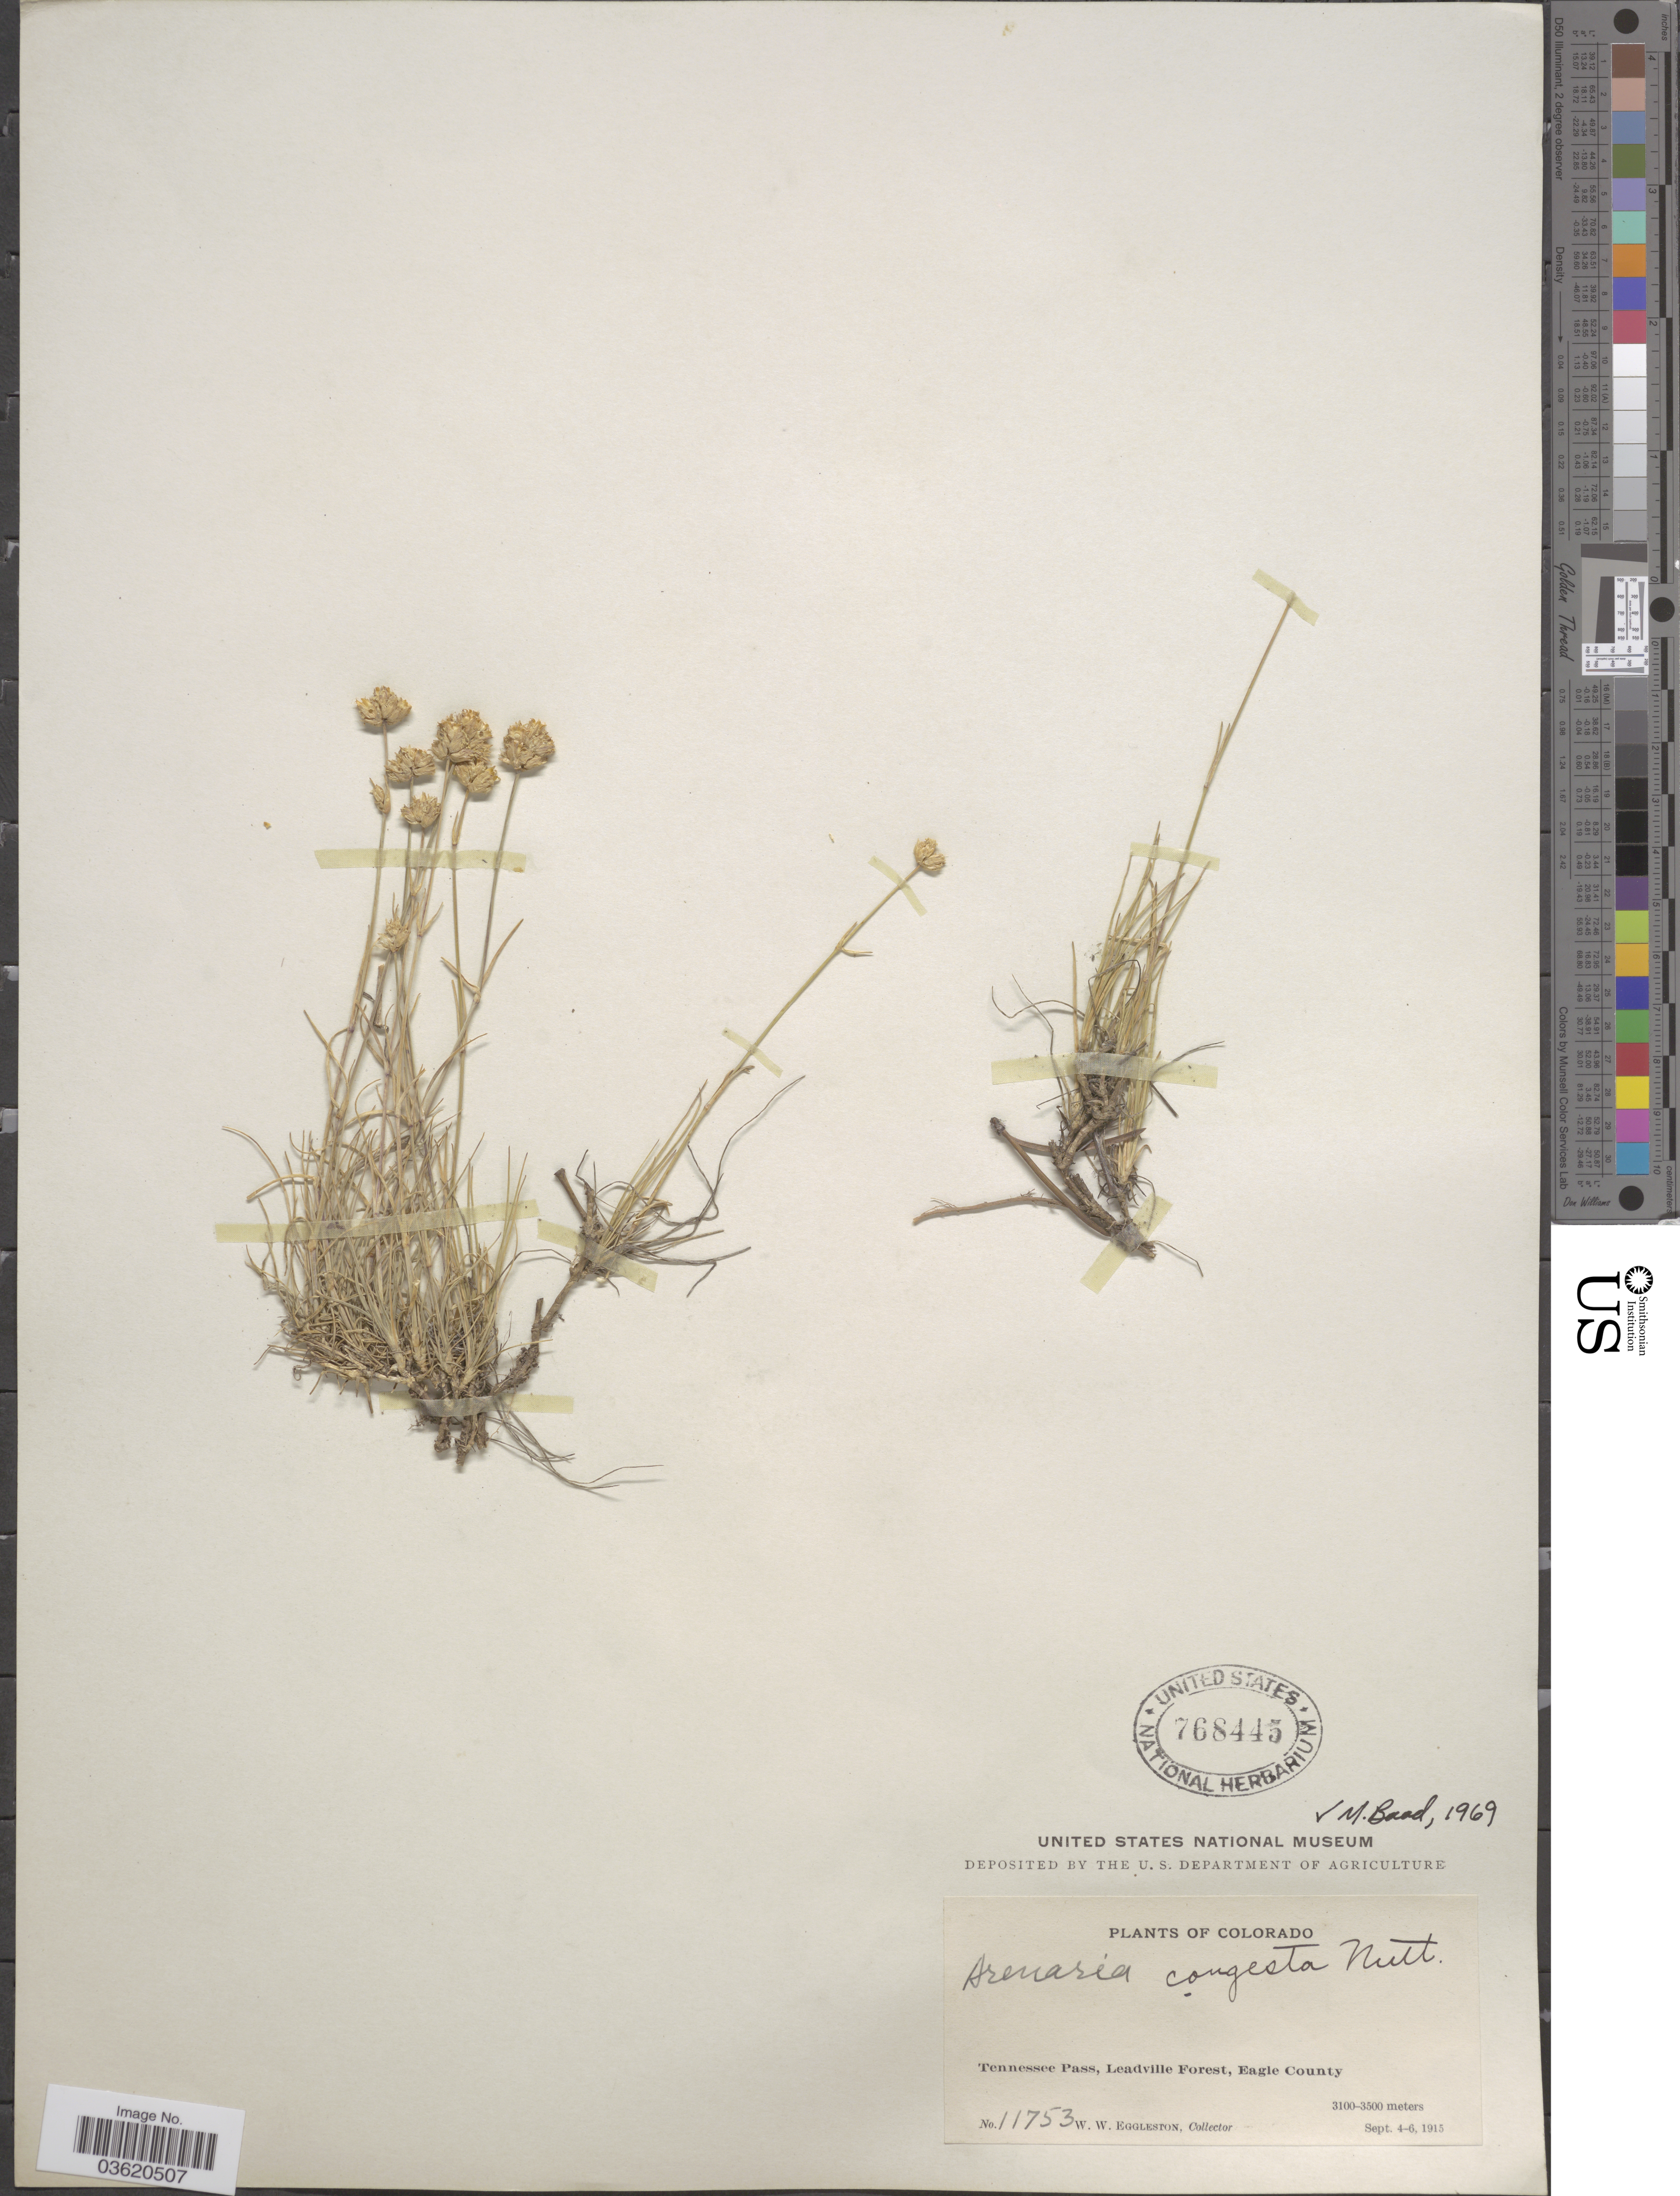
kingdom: Plantae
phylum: Tracheophyta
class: Magnoliopsida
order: Caryophyllales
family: Caryophyllaceae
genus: Eremogone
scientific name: Eremogone congesta var. congesta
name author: (Nutt.) Ikonn.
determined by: Strong, Mark T., (BOT), Smithsonian Institution - National Museum of Natural History (UNITED STATES)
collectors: W. W. Eggleston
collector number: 11753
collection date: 1915-09-04/1915-09-06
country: United States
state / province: Colorado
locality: Tennessee Pass, Leadville Forest, Eagle County.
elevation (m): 3100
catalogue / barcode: US 768445